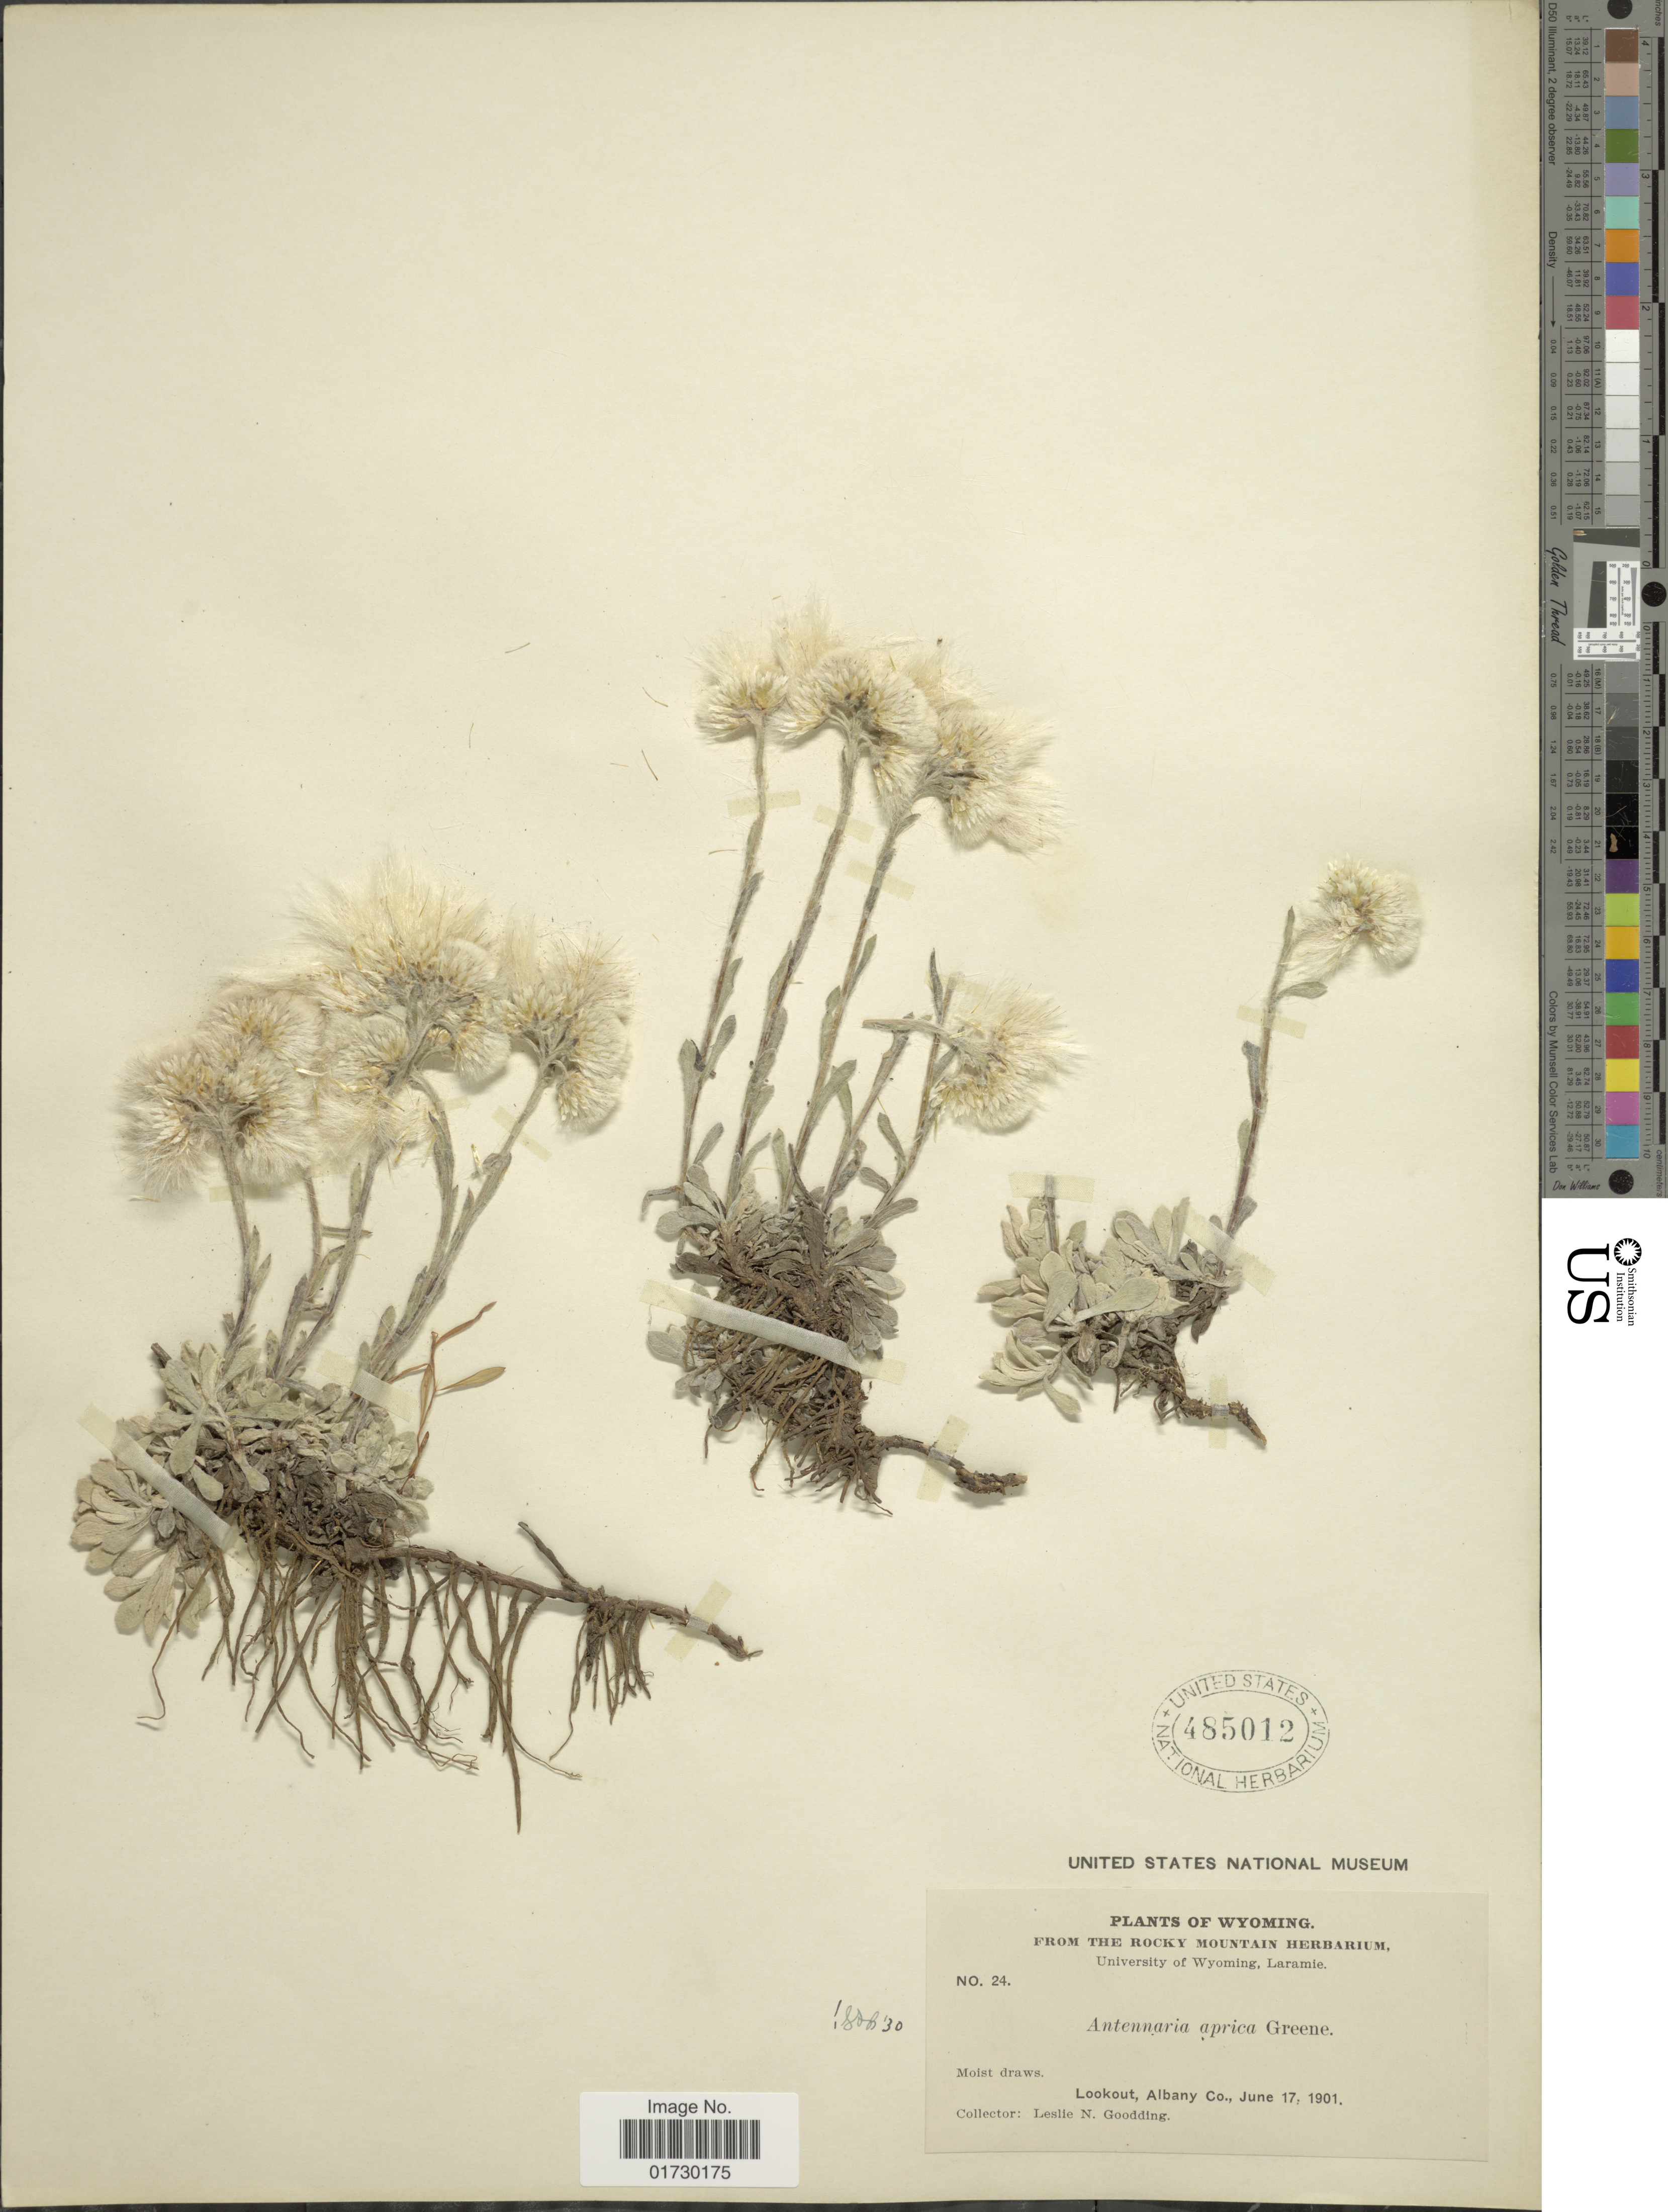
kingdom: Plantae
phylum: Tracheophyta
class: Magnoliopsida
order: Asterales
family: Asteraceae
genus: Antennaria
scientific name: Antennaria aprica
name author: Greene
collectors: L. N. Goodding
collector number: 24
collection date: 1901-06-17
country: United States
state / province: Wyoming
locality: Lookout, Albany Co.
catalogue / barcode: US 485012